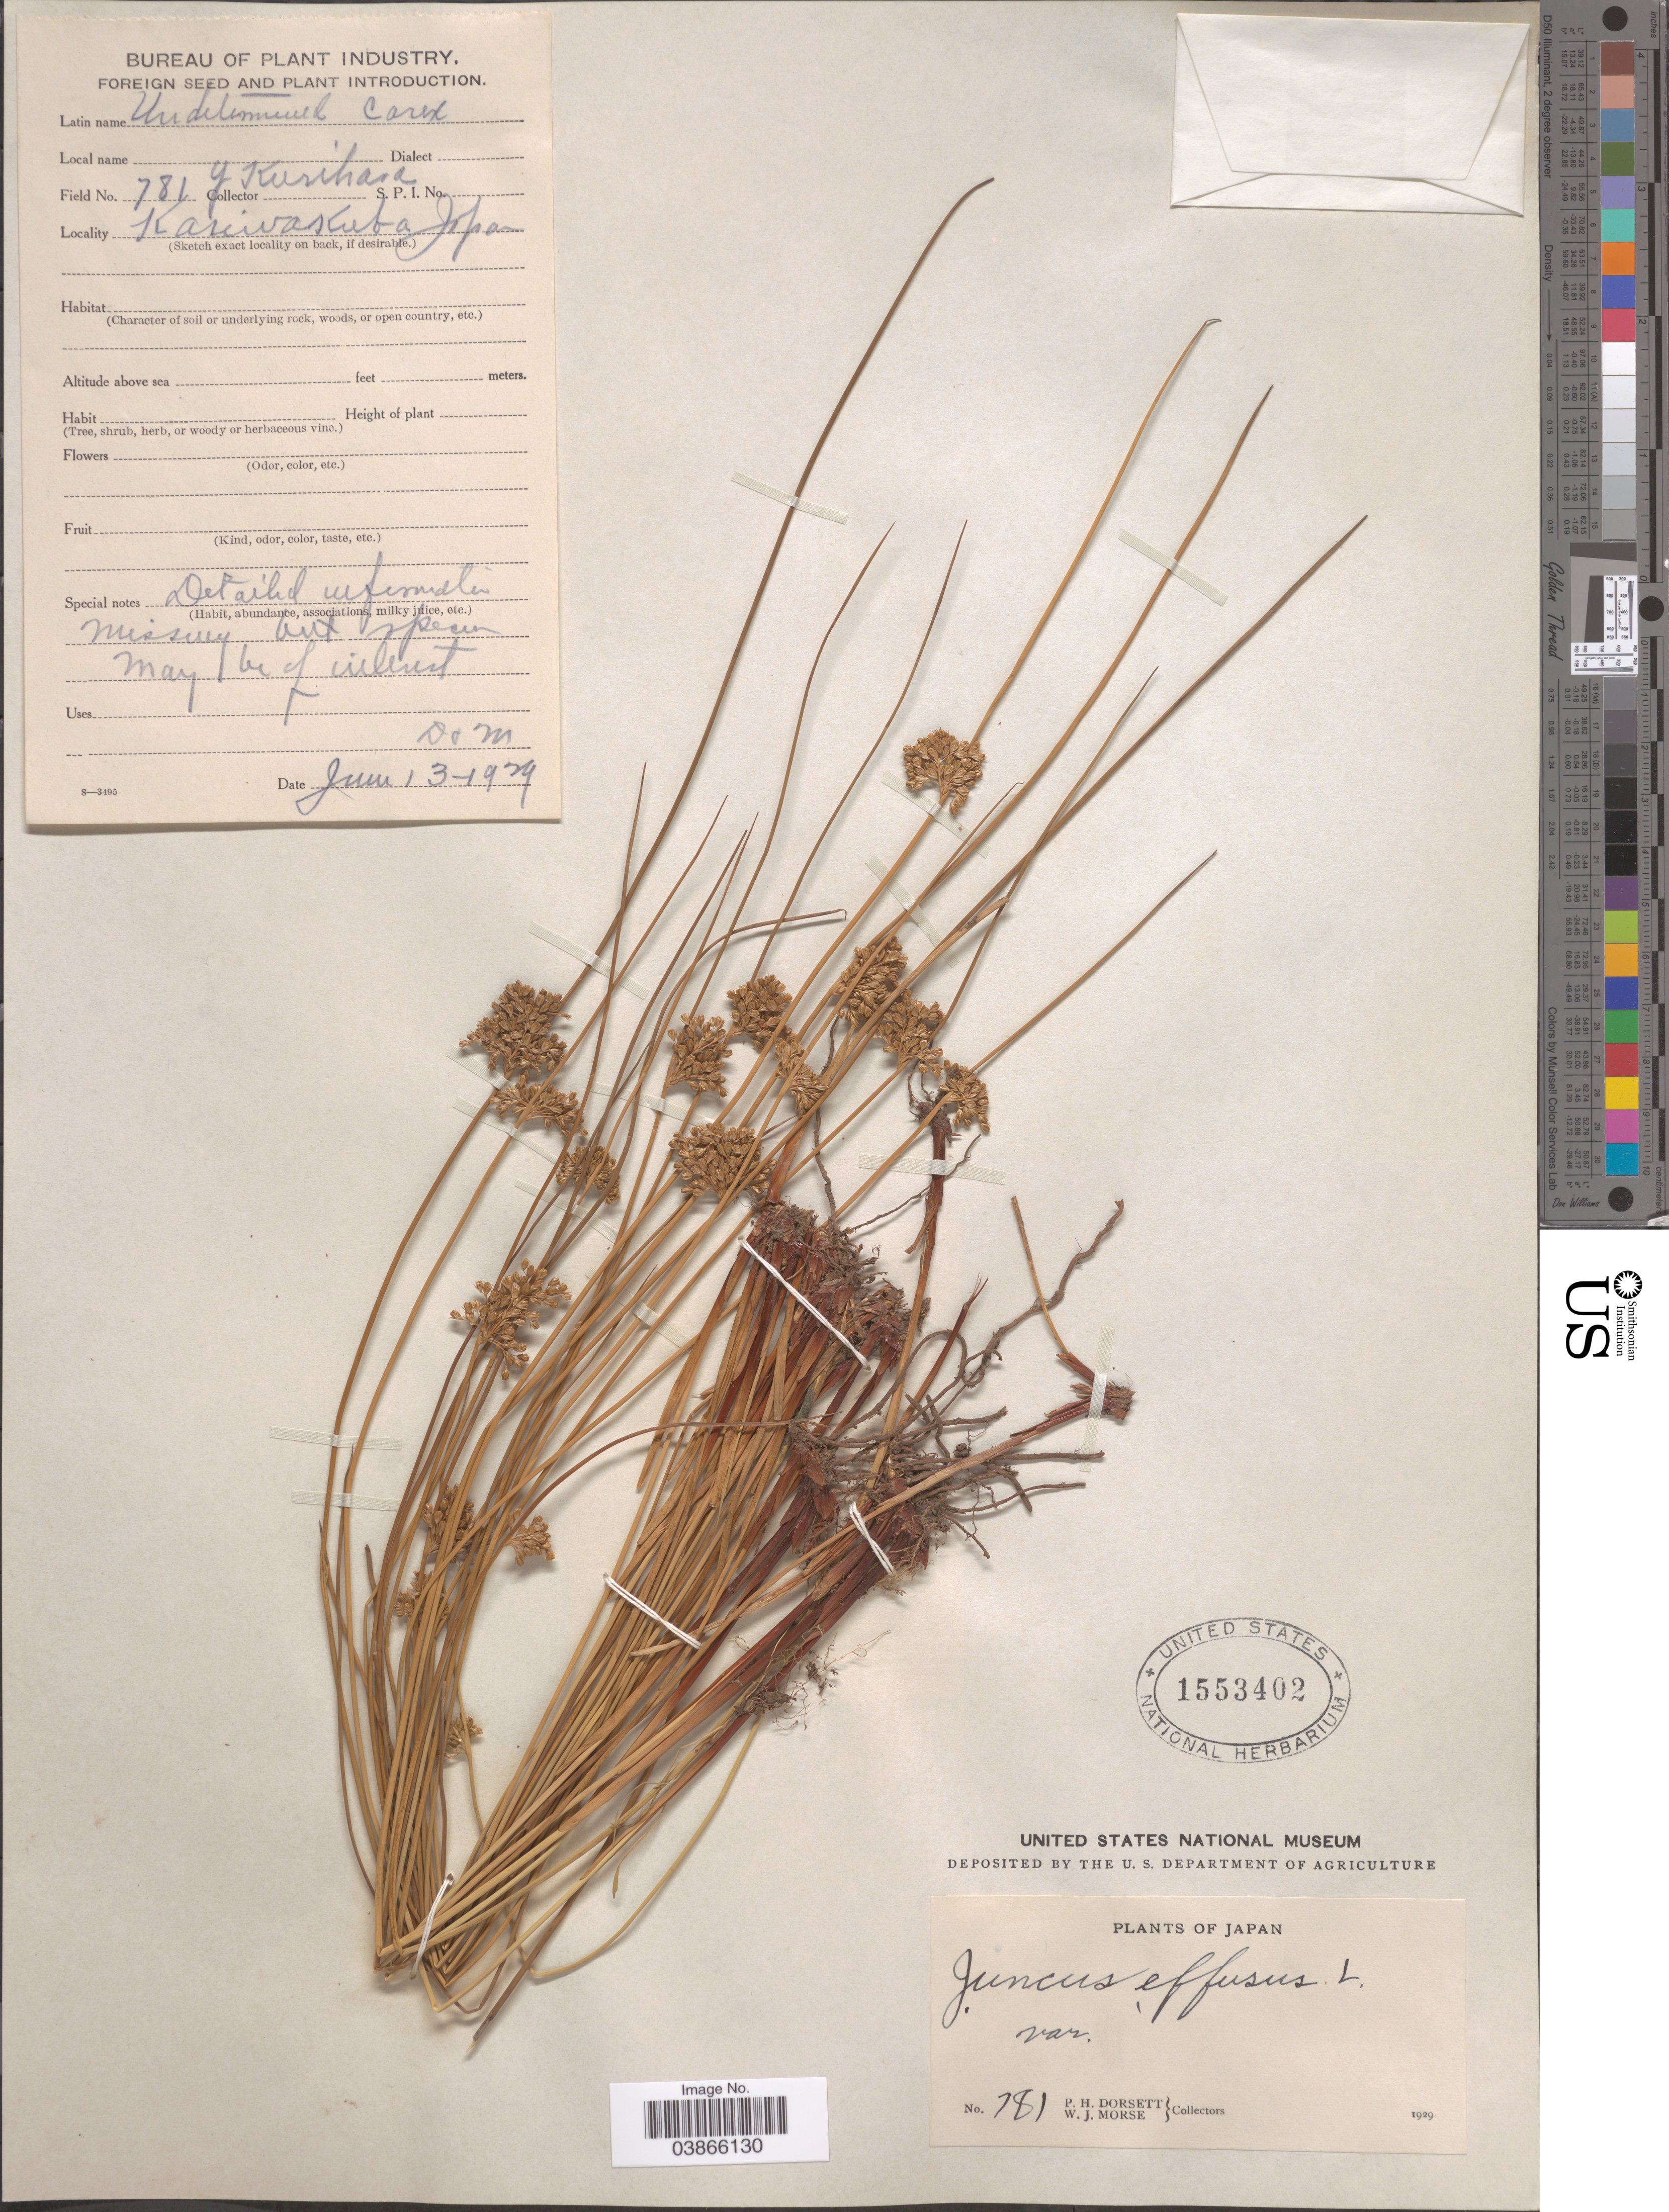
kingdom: Plantae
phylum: Tracheophyta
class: Liliopsida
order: Poales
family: Juncaceae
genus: Juncus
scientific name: Juncus effusus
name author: L.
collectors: P. H. Dorsett & W. J. Morse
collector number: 781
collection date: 1929-06-13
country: Japan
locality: Kasiwakuba.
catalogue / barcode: US 1553402